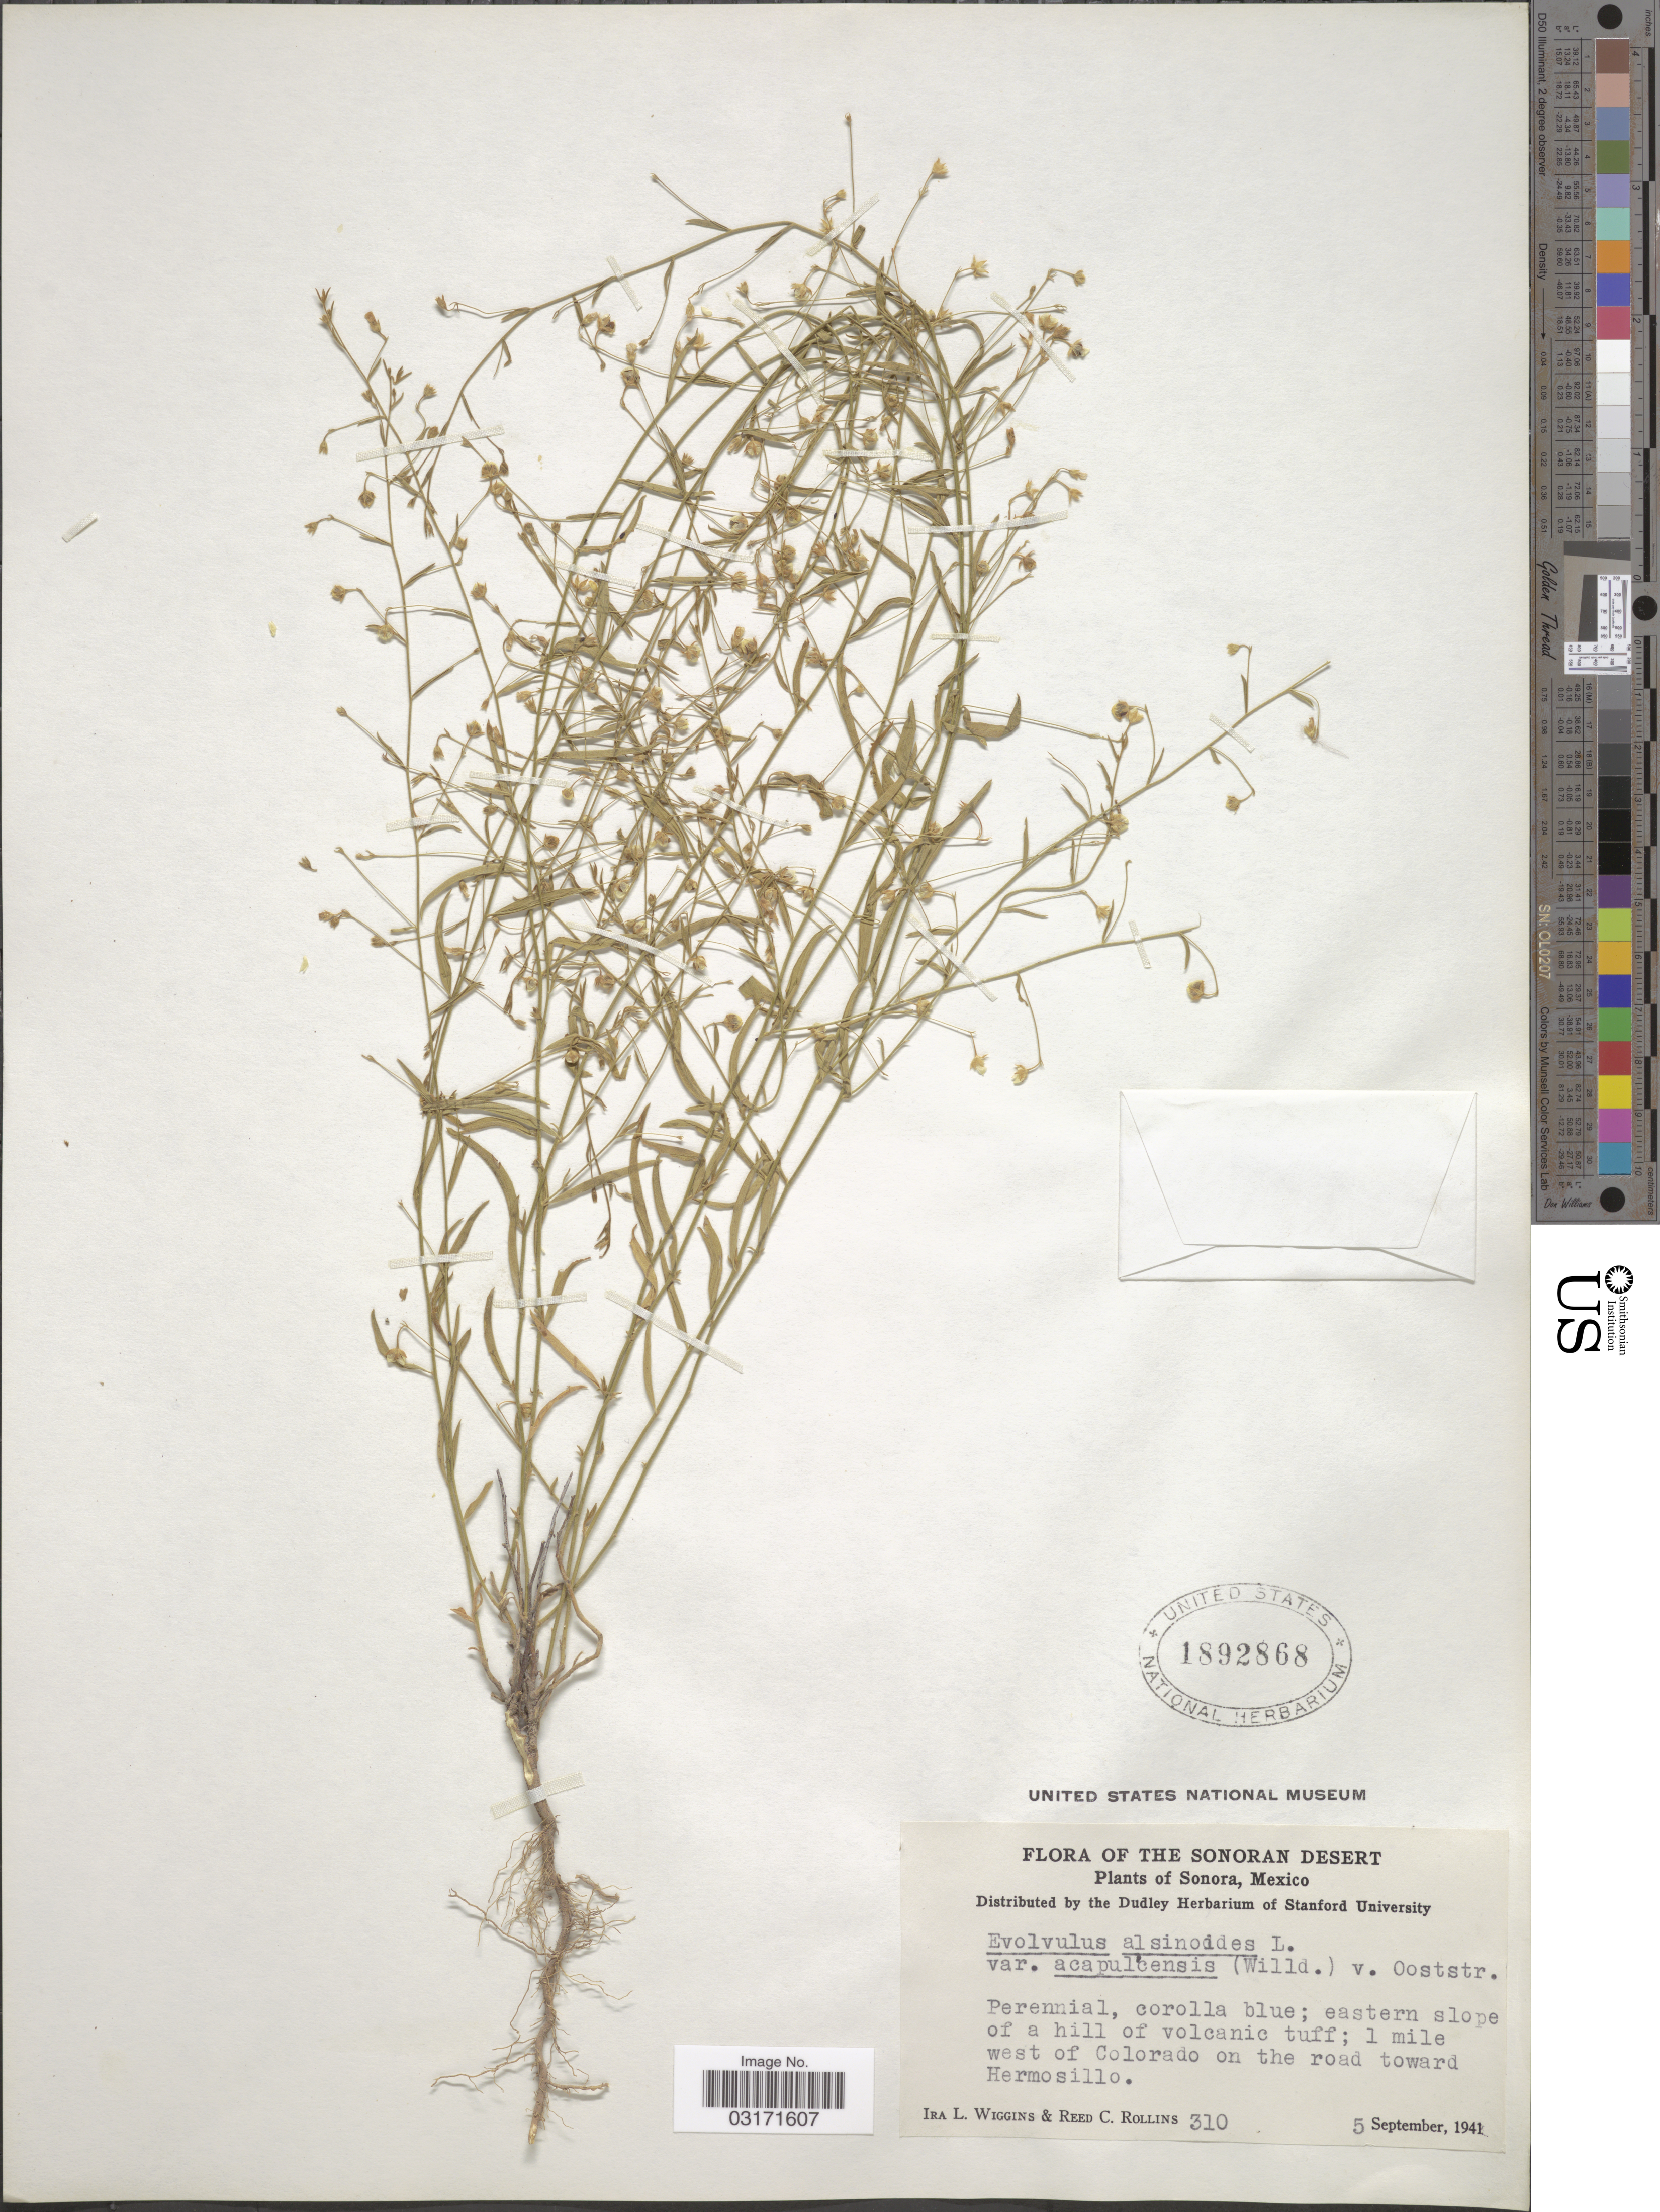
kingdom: Plantae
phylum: Tracheophyta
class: Magnoliopsida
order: Solanales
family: Convolvulaceae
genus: Evolvulus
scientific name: Evolvulus alsinoides var. acapulcensis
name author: (Willd. ex Schult.) Ooststr.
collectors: I. L. Wiggins & R. C. Rollins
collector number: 310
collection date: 1941-09-05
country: Mexico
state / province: Sonora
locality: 1 mile west of Colorado on the road toward Hermosillo.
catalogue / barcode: US 1892868